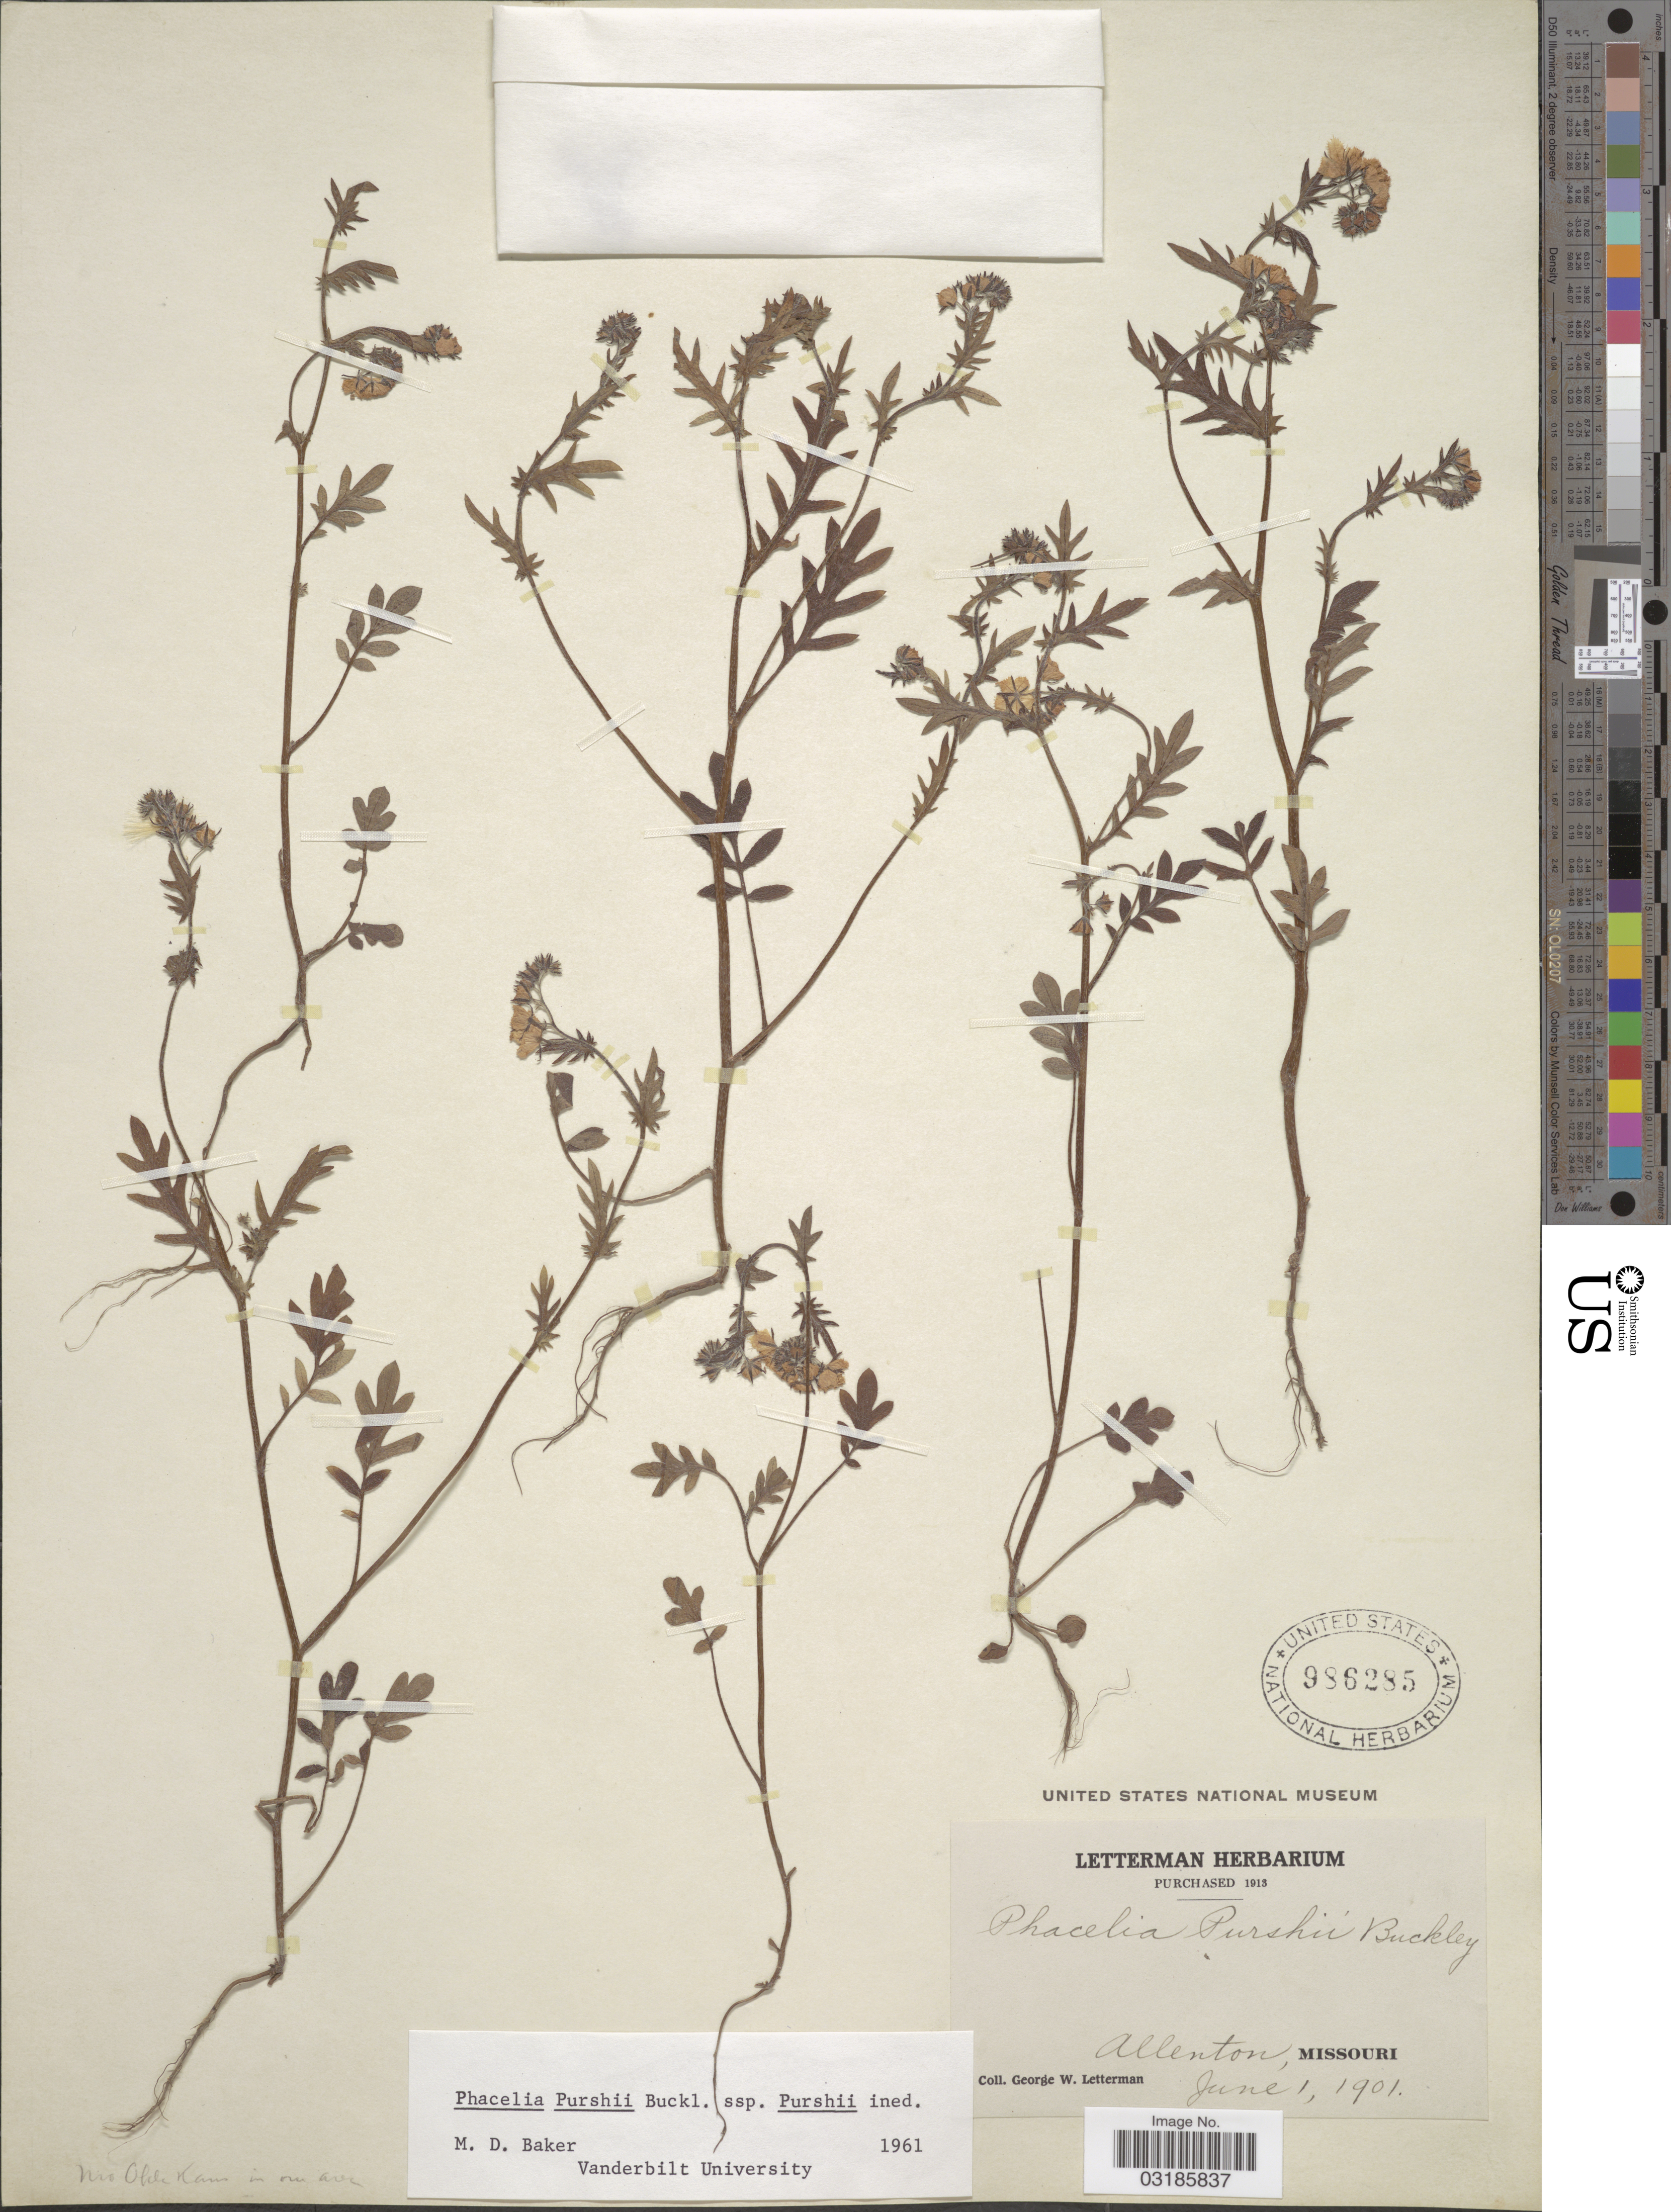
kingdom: Plantae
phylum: Tracheophyta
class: Magnoliopsida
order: Boraginales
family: Hydrophyllaceae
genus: Phacelia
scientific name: Phacelia purshii subsp. purshii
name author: Buckley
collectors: G. W. Letterman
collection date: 1901-06-01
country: United States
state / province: Missouri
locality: Allenton.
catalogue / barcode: US 986285